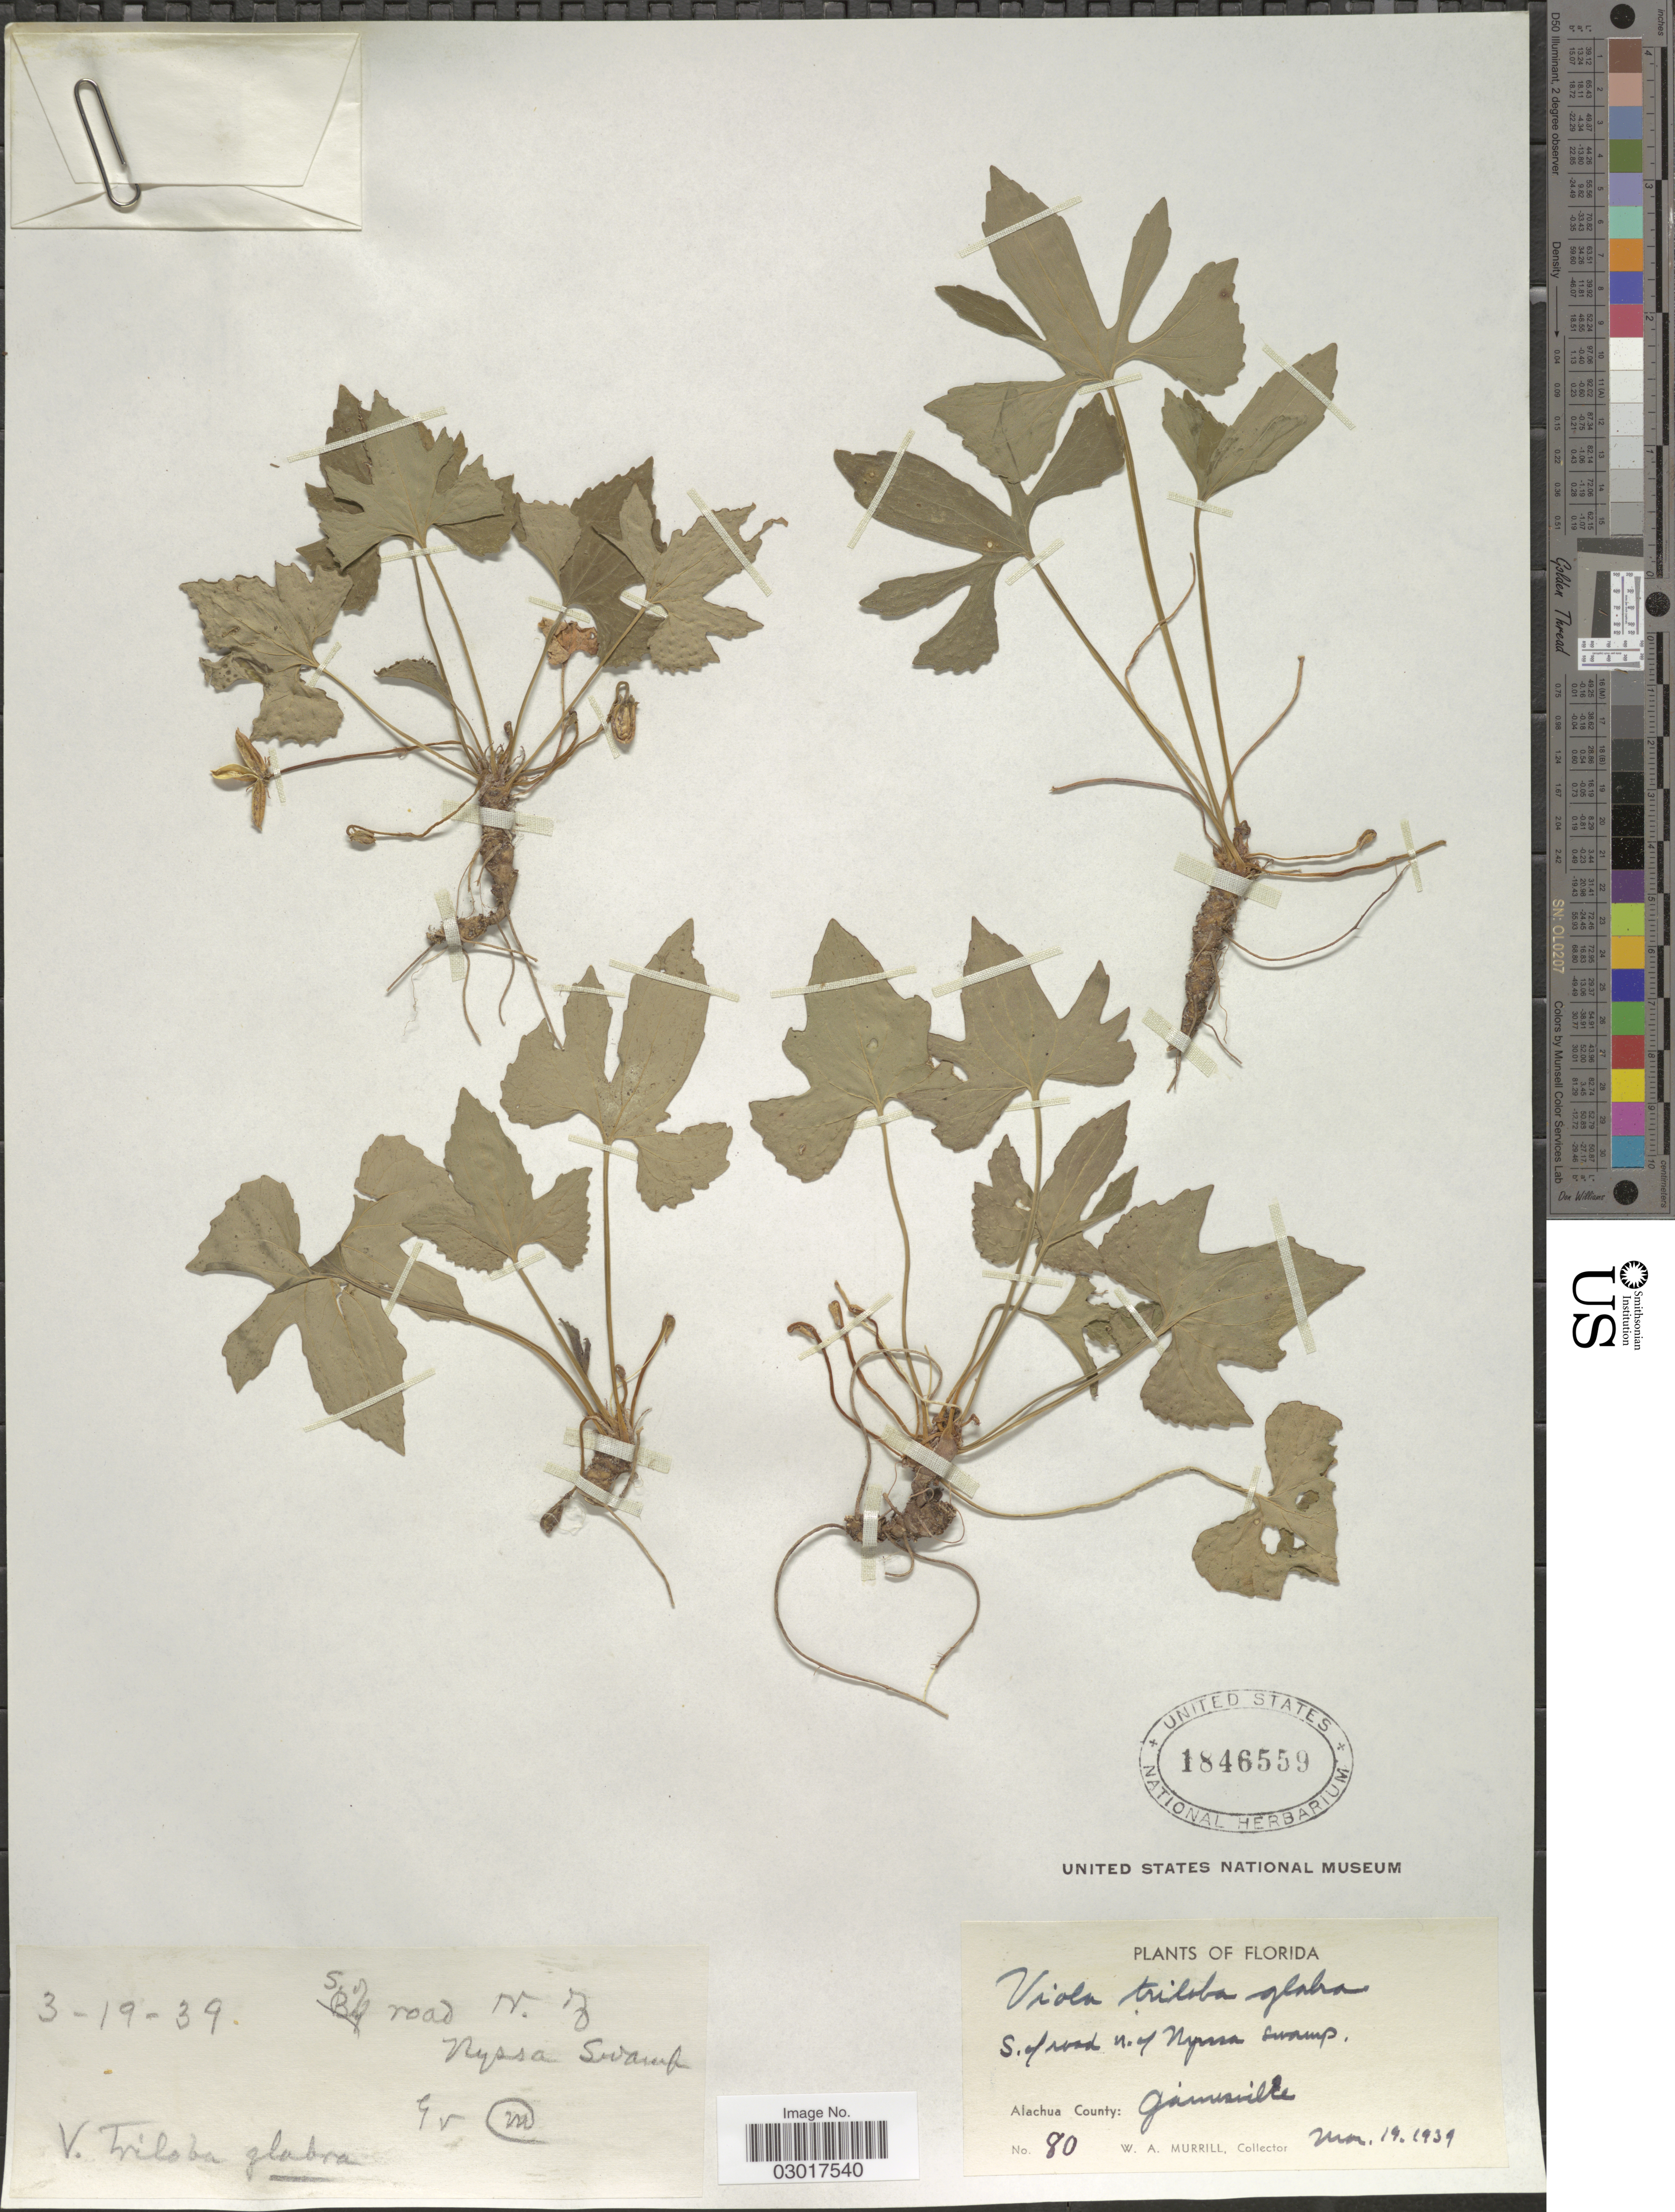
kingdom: Plantae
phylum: Tracheophyta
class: Magnoliopsida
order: Malpighiales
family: Violaceae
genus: Viola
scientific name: Viola triloba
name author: Schwein.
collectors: W. A. Murrill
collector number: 80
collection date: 1939-03-19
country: United States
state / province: Florida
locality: S. of road of Nyssa Swamp. Alachua County. Gainesville.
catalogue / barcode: US 1846559